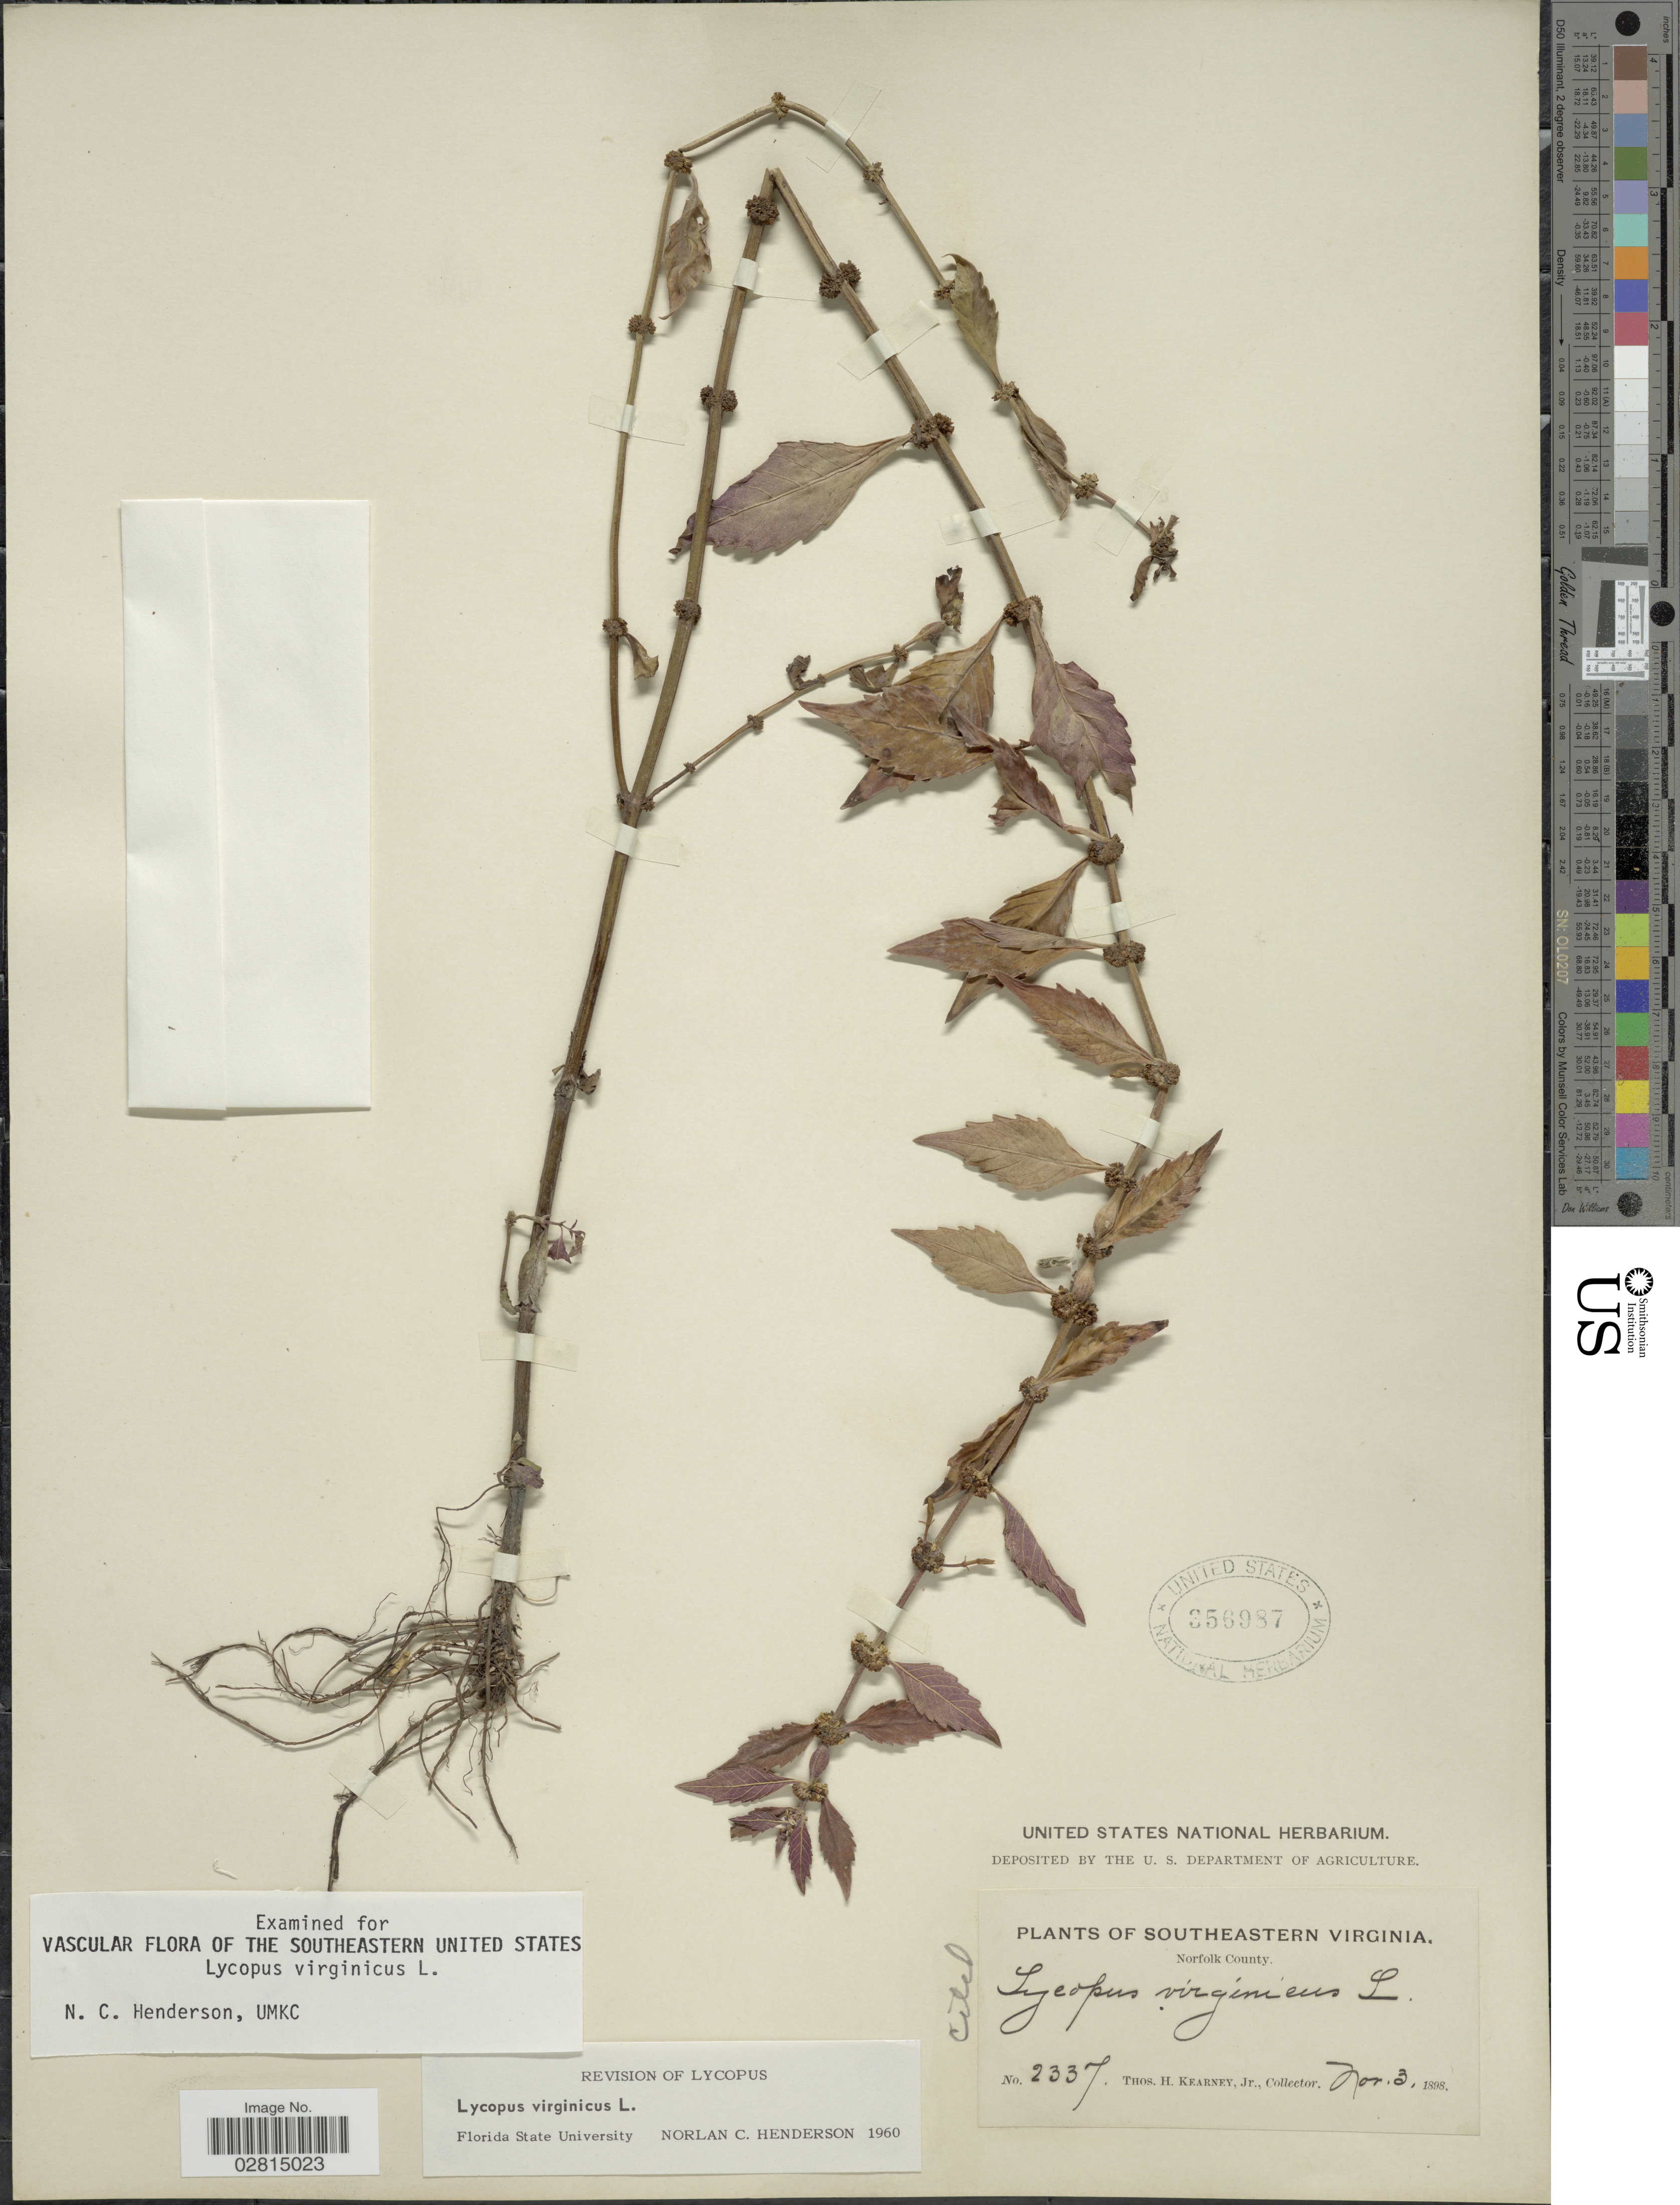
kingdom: Plantae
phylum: Tracheophyta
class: Magnoliopsida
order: Lamiales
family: Lamiaceae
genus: Lycopus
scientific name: Lycopus virginicus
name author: L.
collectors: T. H. Kearney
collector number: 2337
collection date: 1898-11-03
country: United States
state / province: Virginia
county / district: City of Norfolk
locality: Southeastern Virginia, Norfolk County.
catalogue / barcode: US 356987